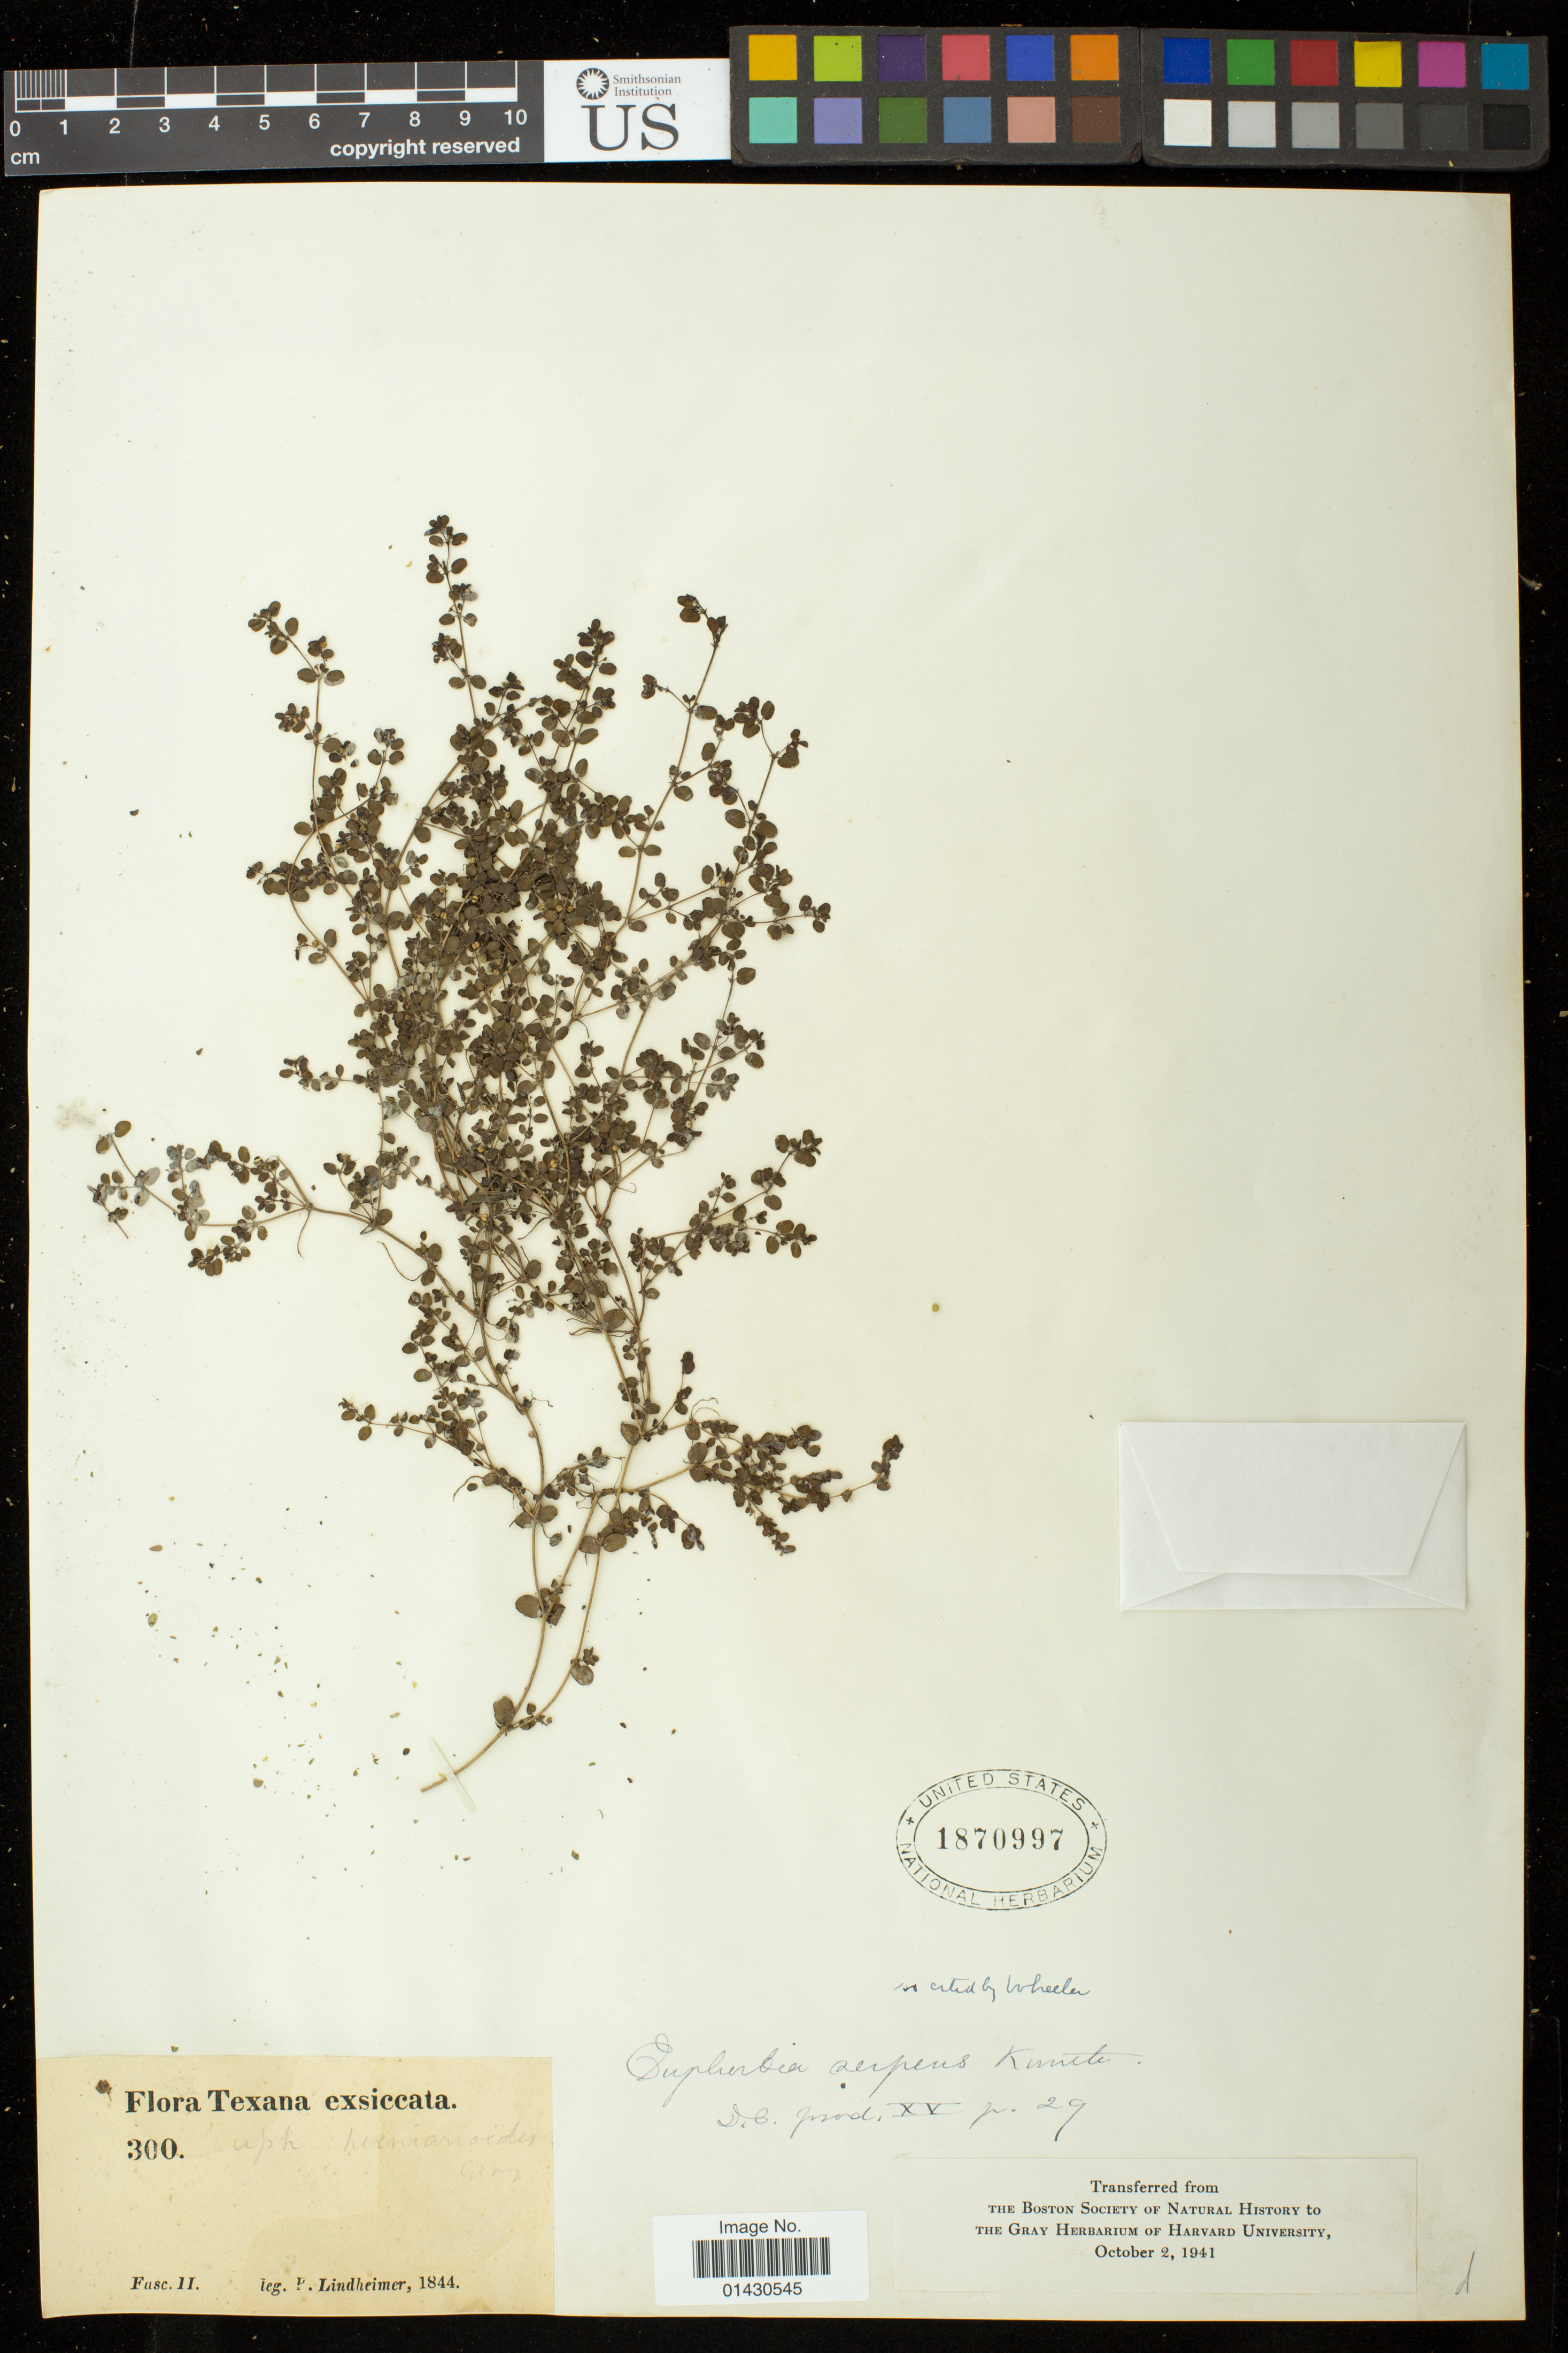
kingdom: Plantae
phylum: Tracheophyta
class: Magnoliopsida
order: Malpighiales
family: Euphorbiaceae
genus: Euphorbia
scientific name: Euphorbia serpens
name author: Kunth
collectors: F. J. Lindheimer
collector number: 300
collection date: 1884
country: United States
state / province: Texas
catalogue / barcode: US 1870997